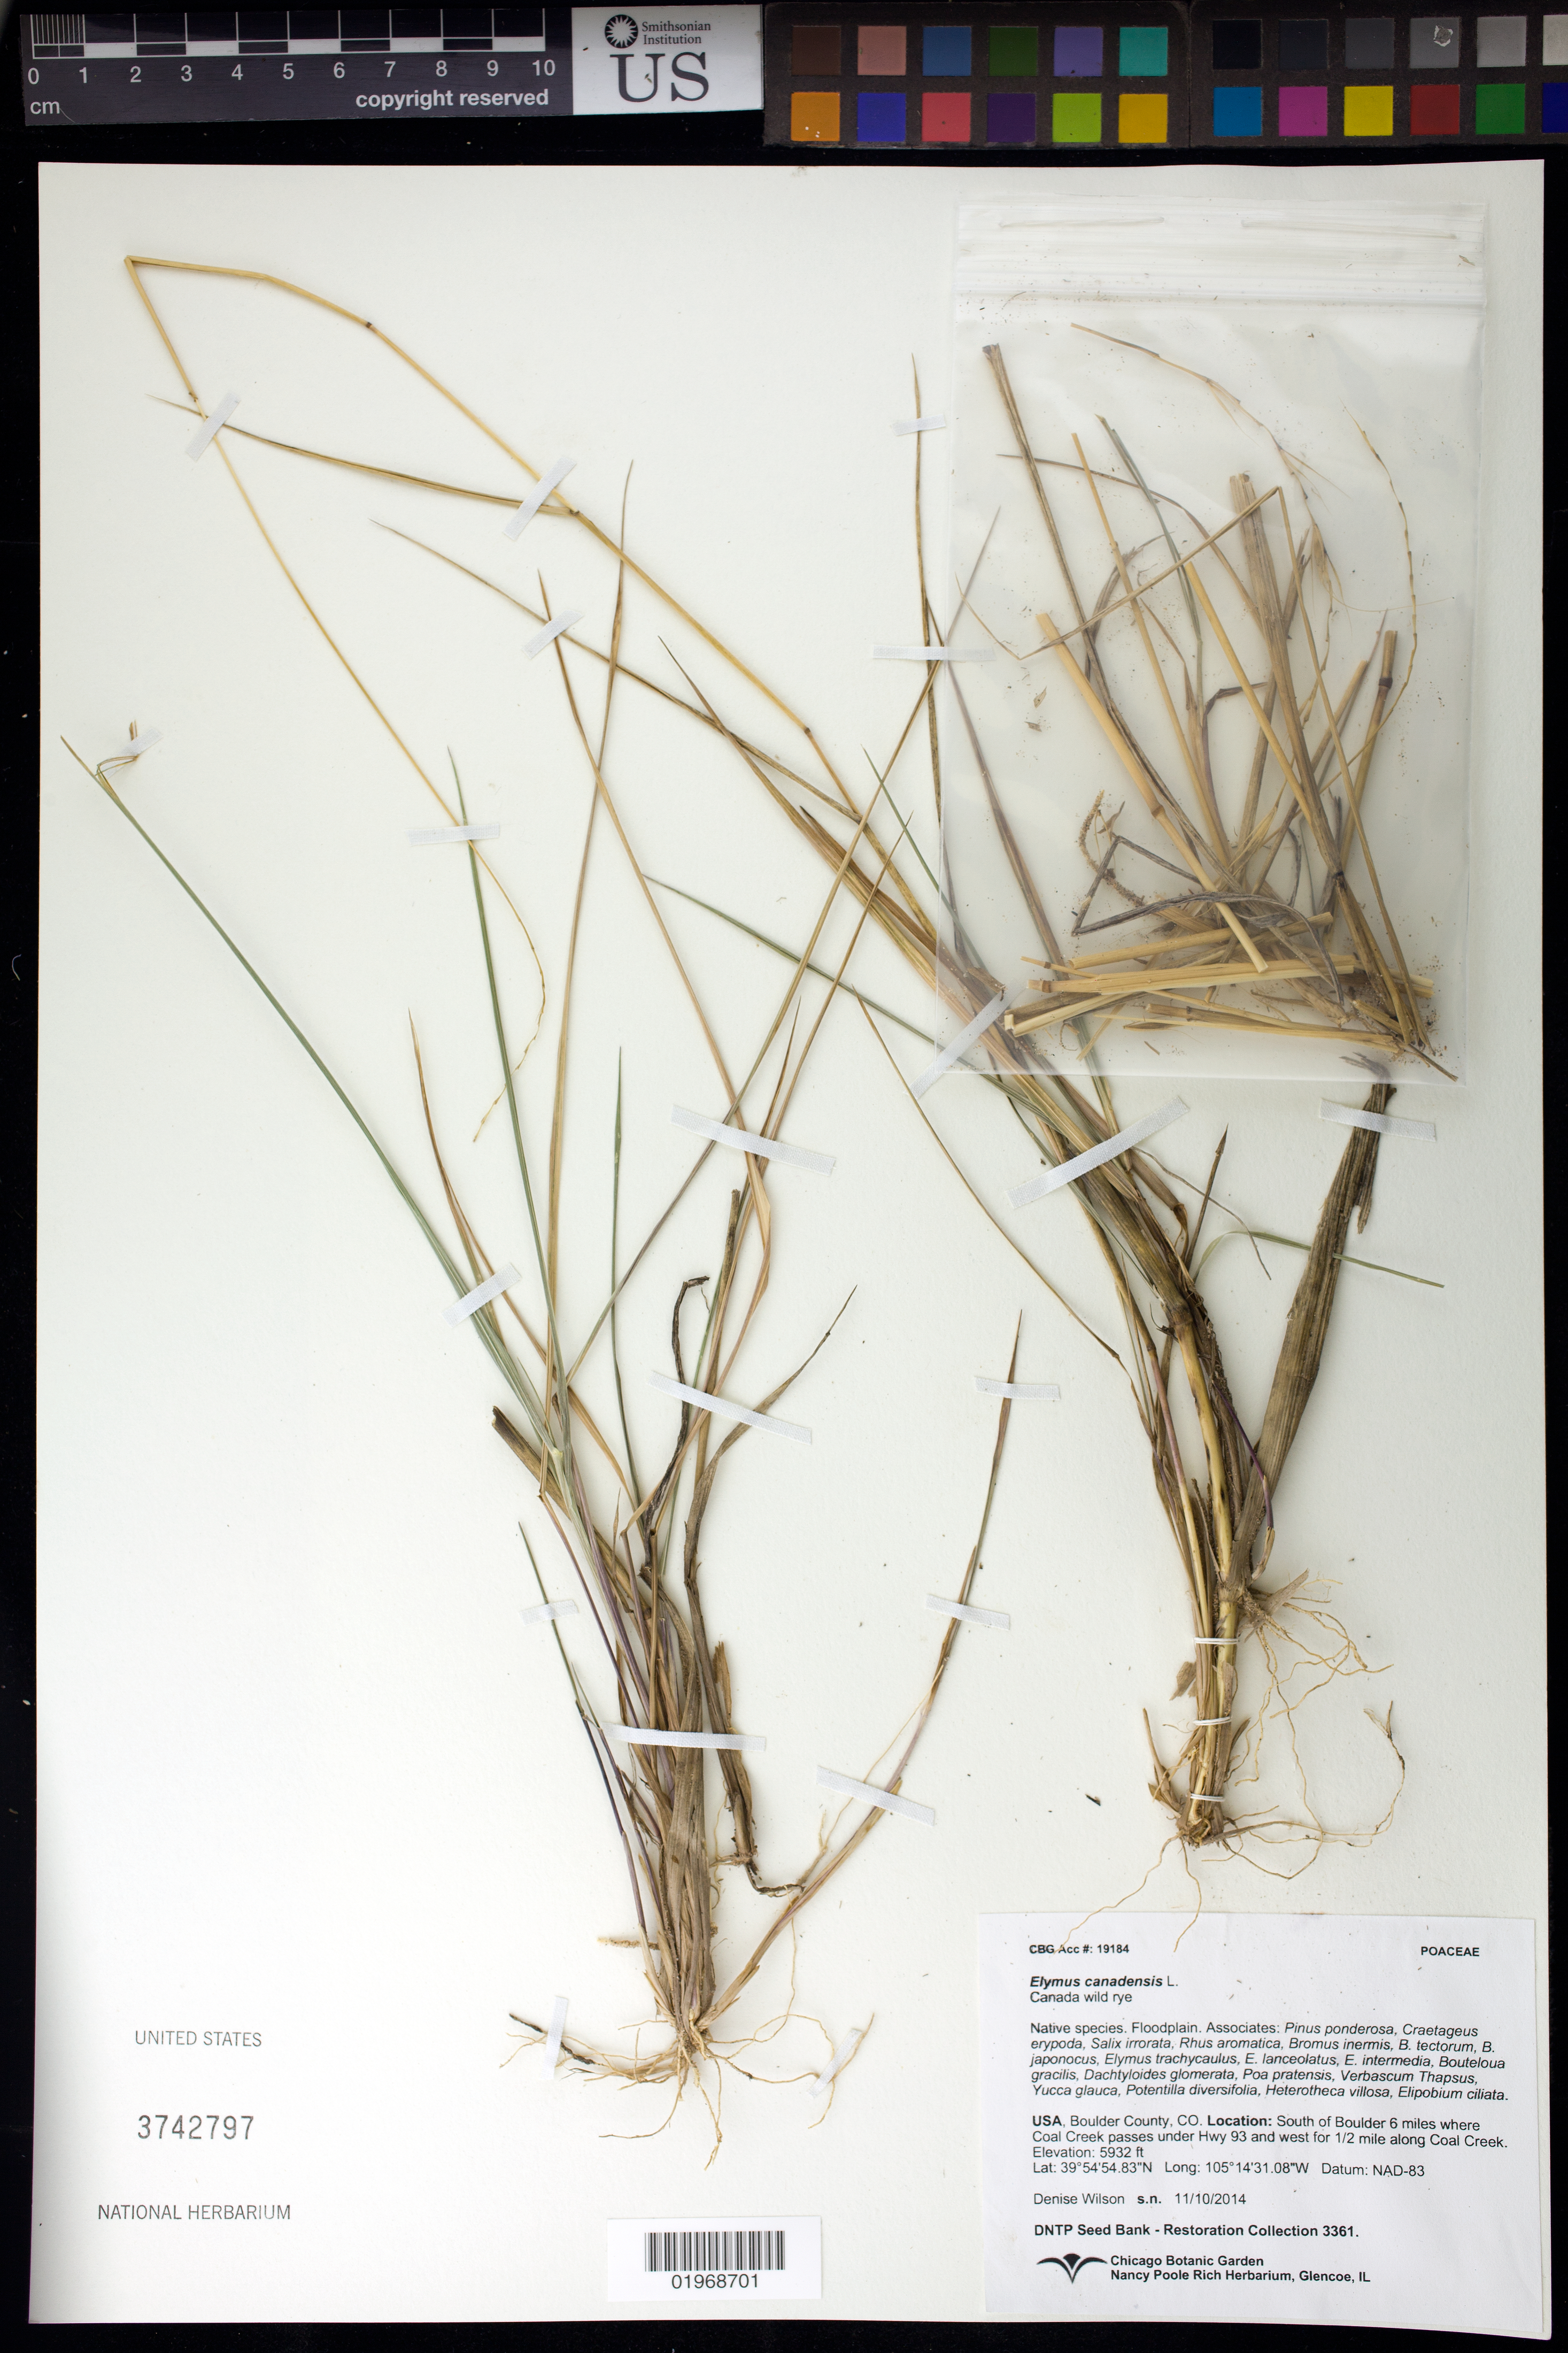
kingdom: Plantae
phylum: Tracheophyta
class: Liliopsida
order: Poales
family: Poaceae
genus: Elymus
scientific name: Elymus canadensis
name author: L.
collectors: D. Wilson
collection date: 2014-11-10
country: United States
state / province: Colorado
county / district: Boulder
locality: S of Boulder 6 miles where Coal Creek passes under Hwy 93 and west for 0.5 mile along Coal Creek.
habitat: Floodplain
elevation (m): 1808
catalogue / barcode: US 3742797